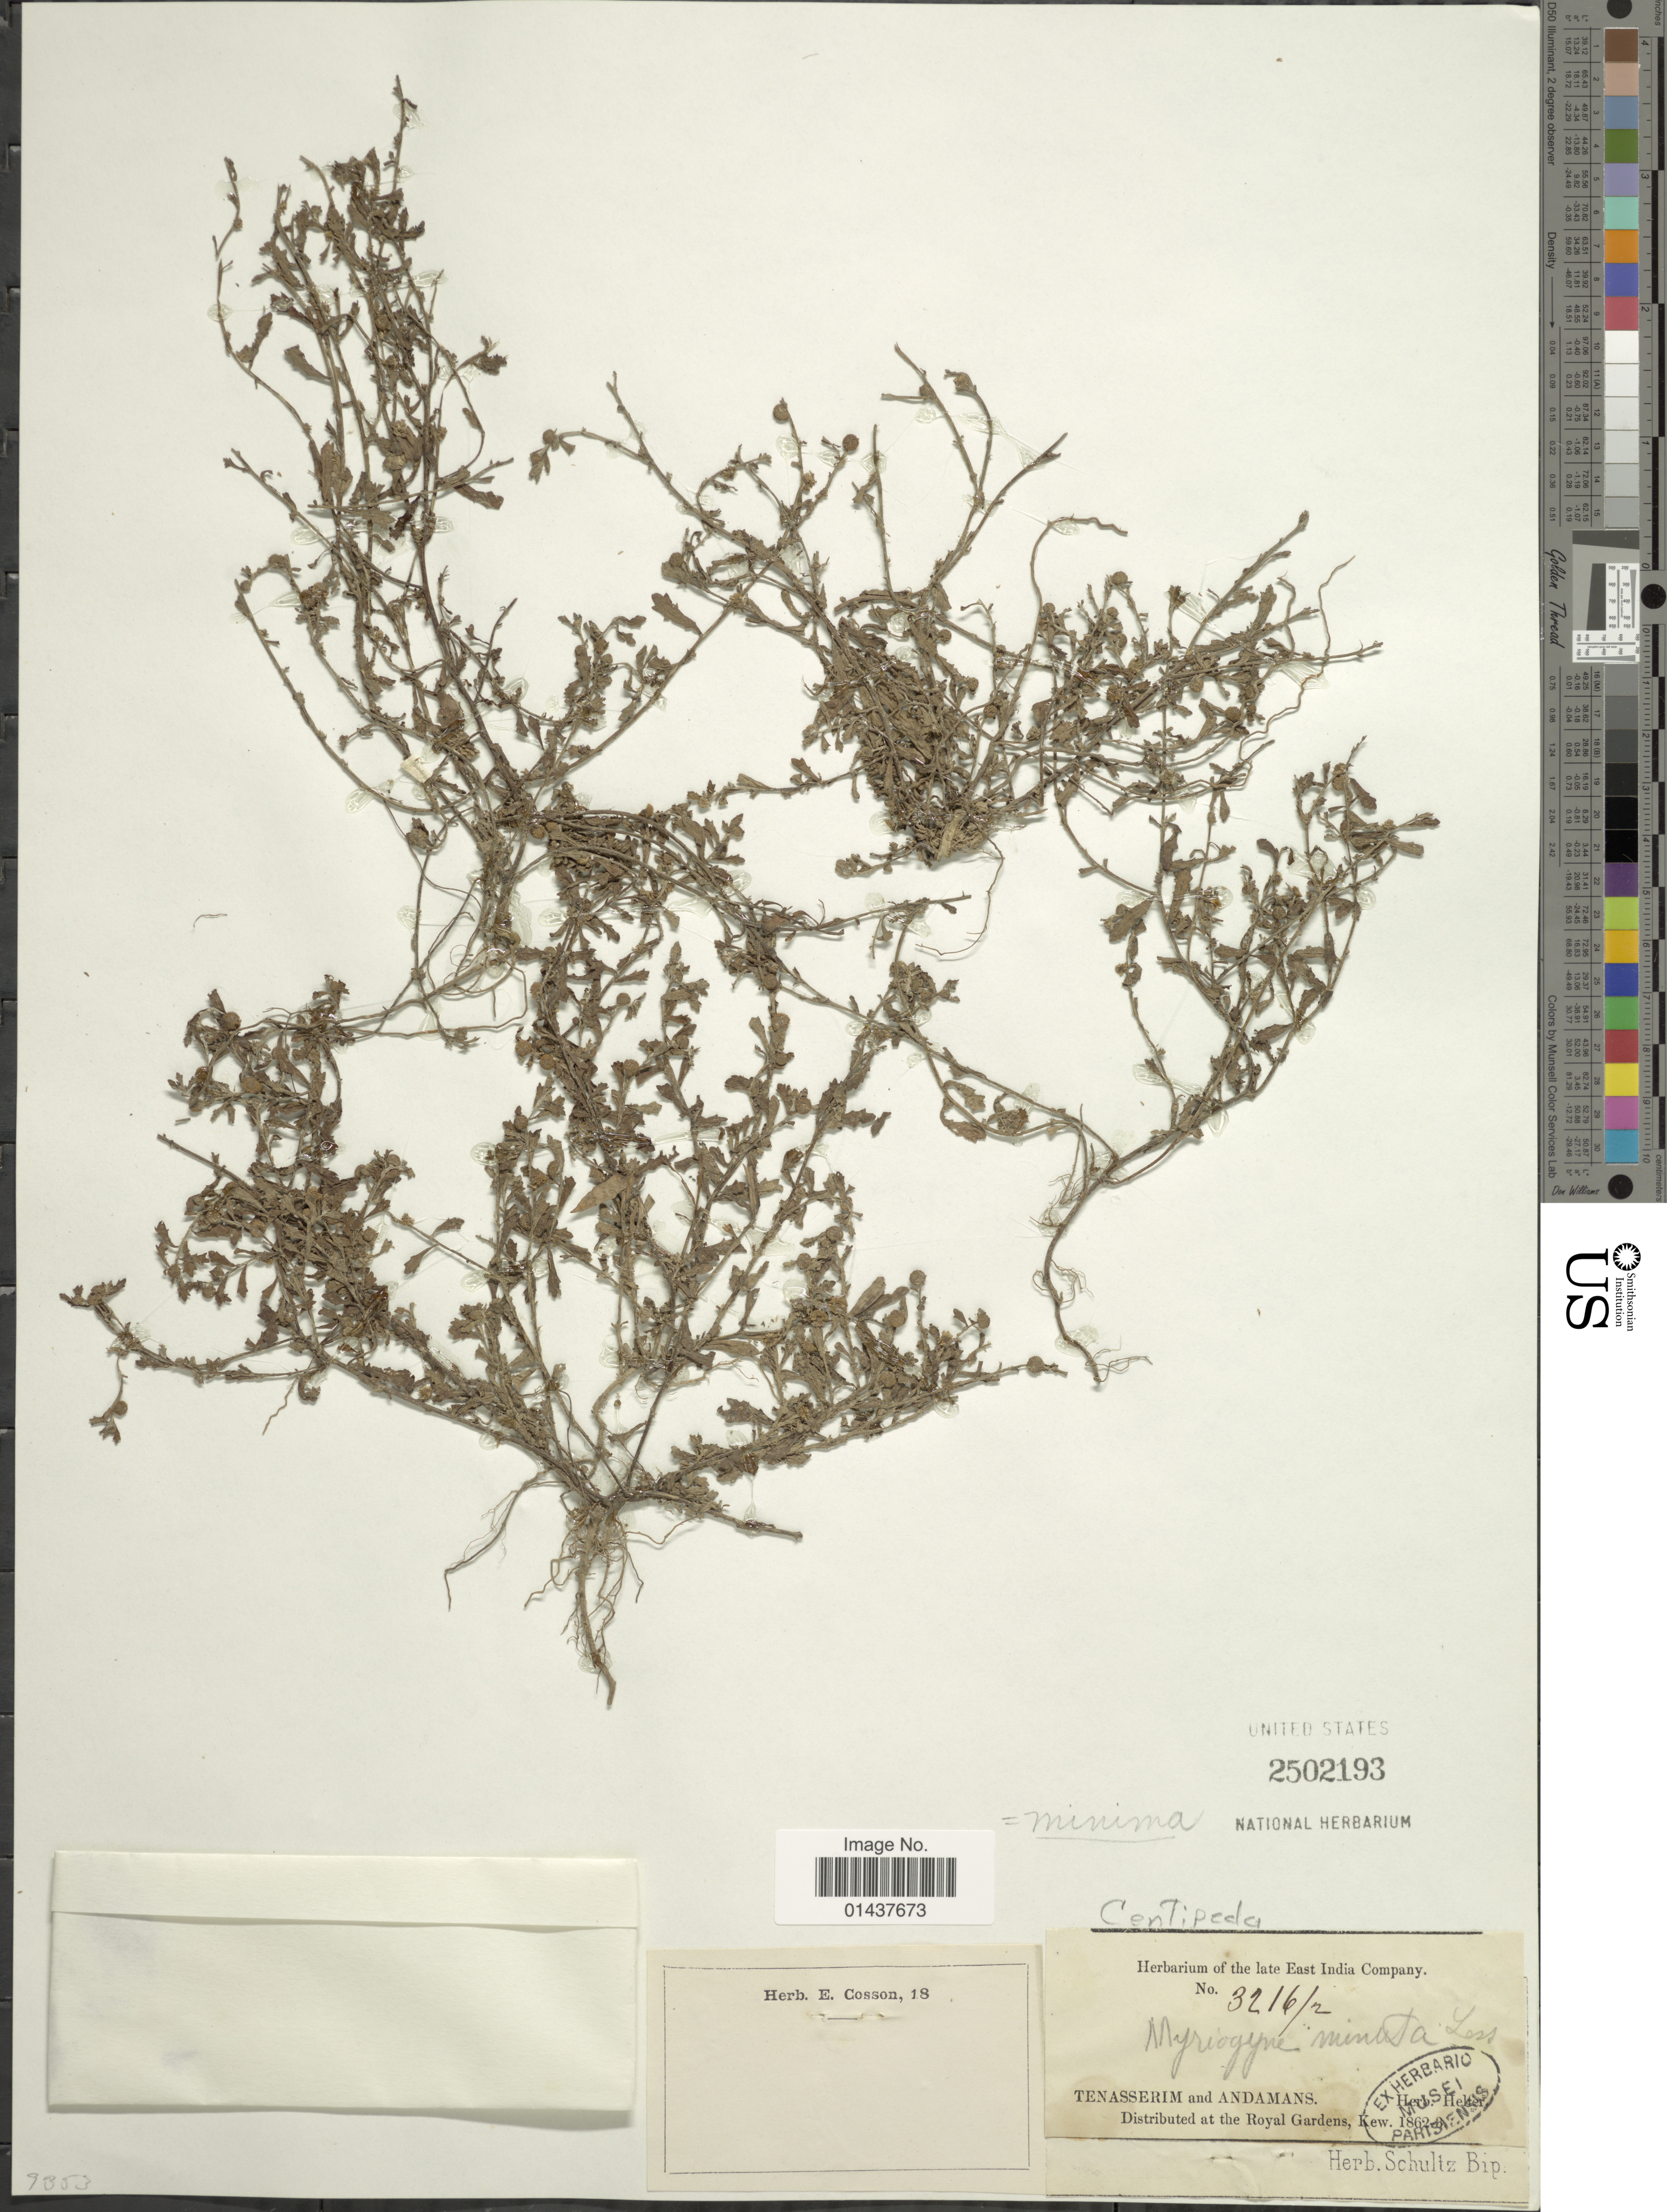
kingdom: Plantae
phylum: Tracheophyta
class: Magnoliopsida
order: Asterales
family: Asteraceae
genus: Centipeda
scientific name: Centipeda minima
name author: (L.) A. Braun & Asch.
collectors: ex herb. Cosson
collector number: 3216/2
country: India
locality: Tenasserim and Andamans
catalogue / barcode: US 2502193